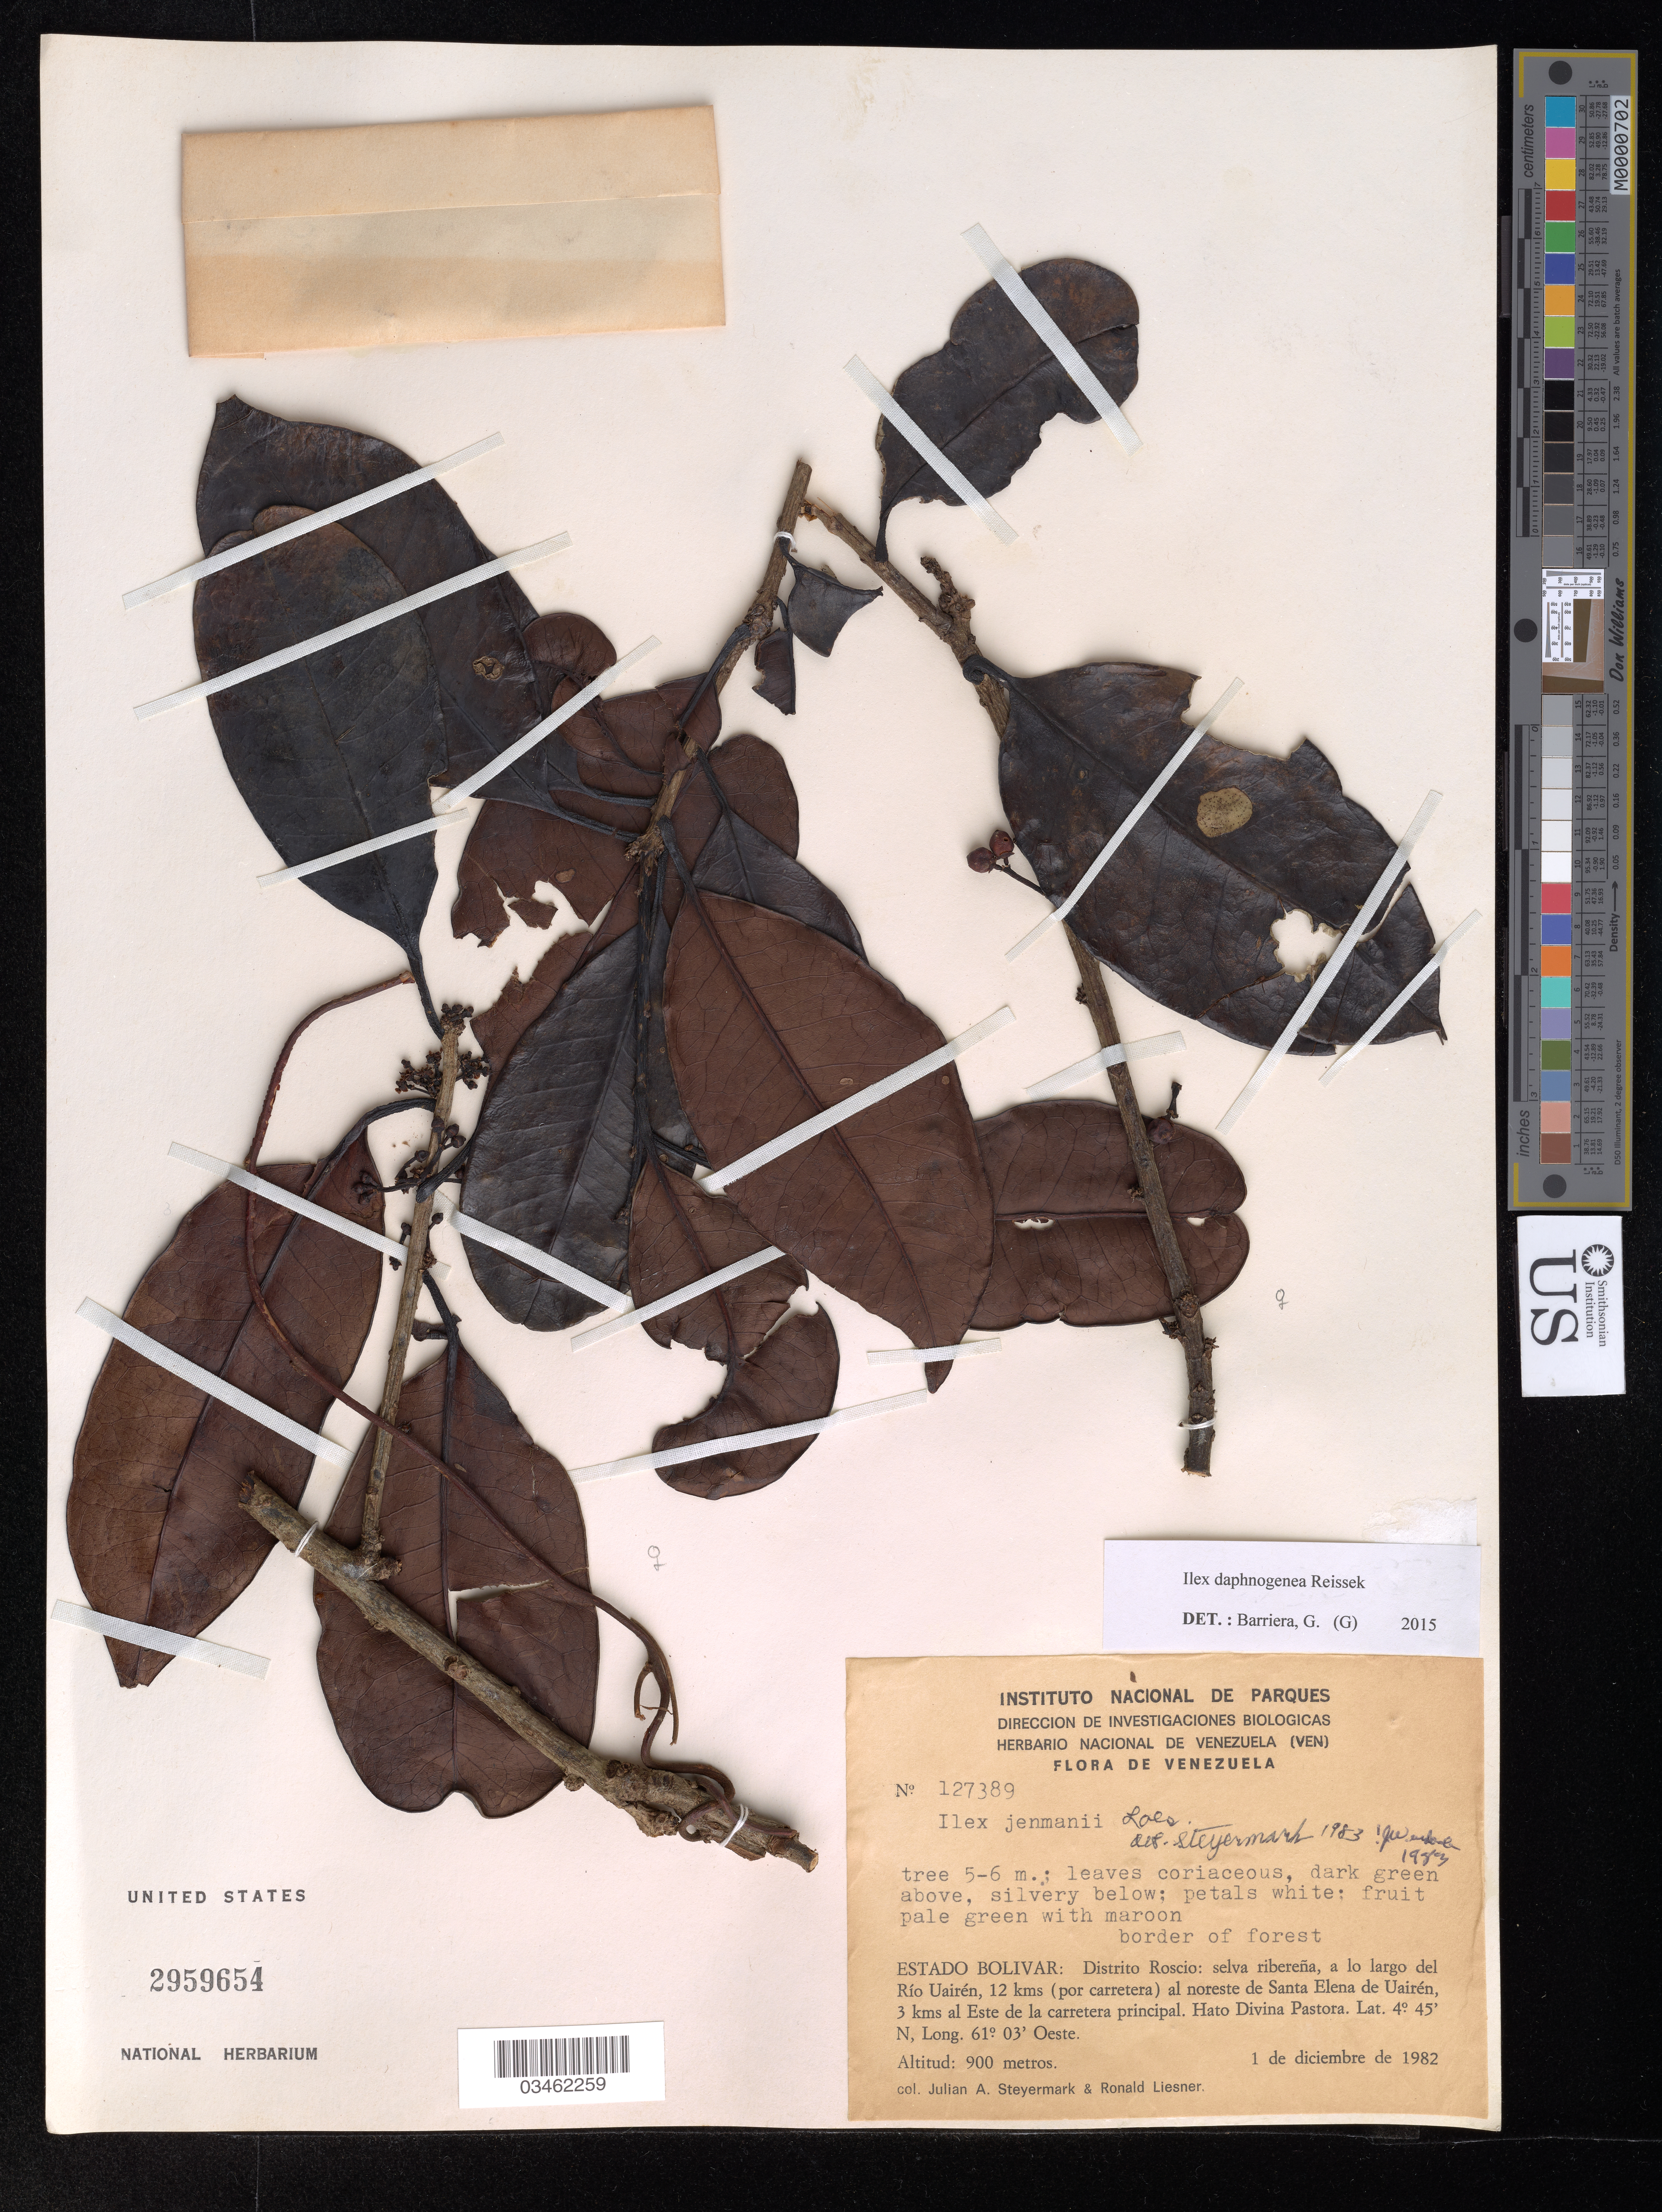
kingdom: Plantae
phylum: Tracheophyta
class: Magnoliopsida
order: Aquifoliales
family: Aquifoliaceae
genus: Ilex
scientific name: Ilex daphnogenea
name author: Reissek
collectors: J. Steyermark & R. L. Liesner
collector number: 127389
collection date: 1982-12-01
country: Venezuela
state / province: Bolivar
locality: Distrito Roscio: selva ribereña, a lo largo del Río Uairén, 12 kms (por carretera) al noreste de Santa Elena de Uairén, 3 kms al Este de la carretera principal. Hato Divina Pastora.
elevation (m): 900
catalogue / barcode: US 2959654